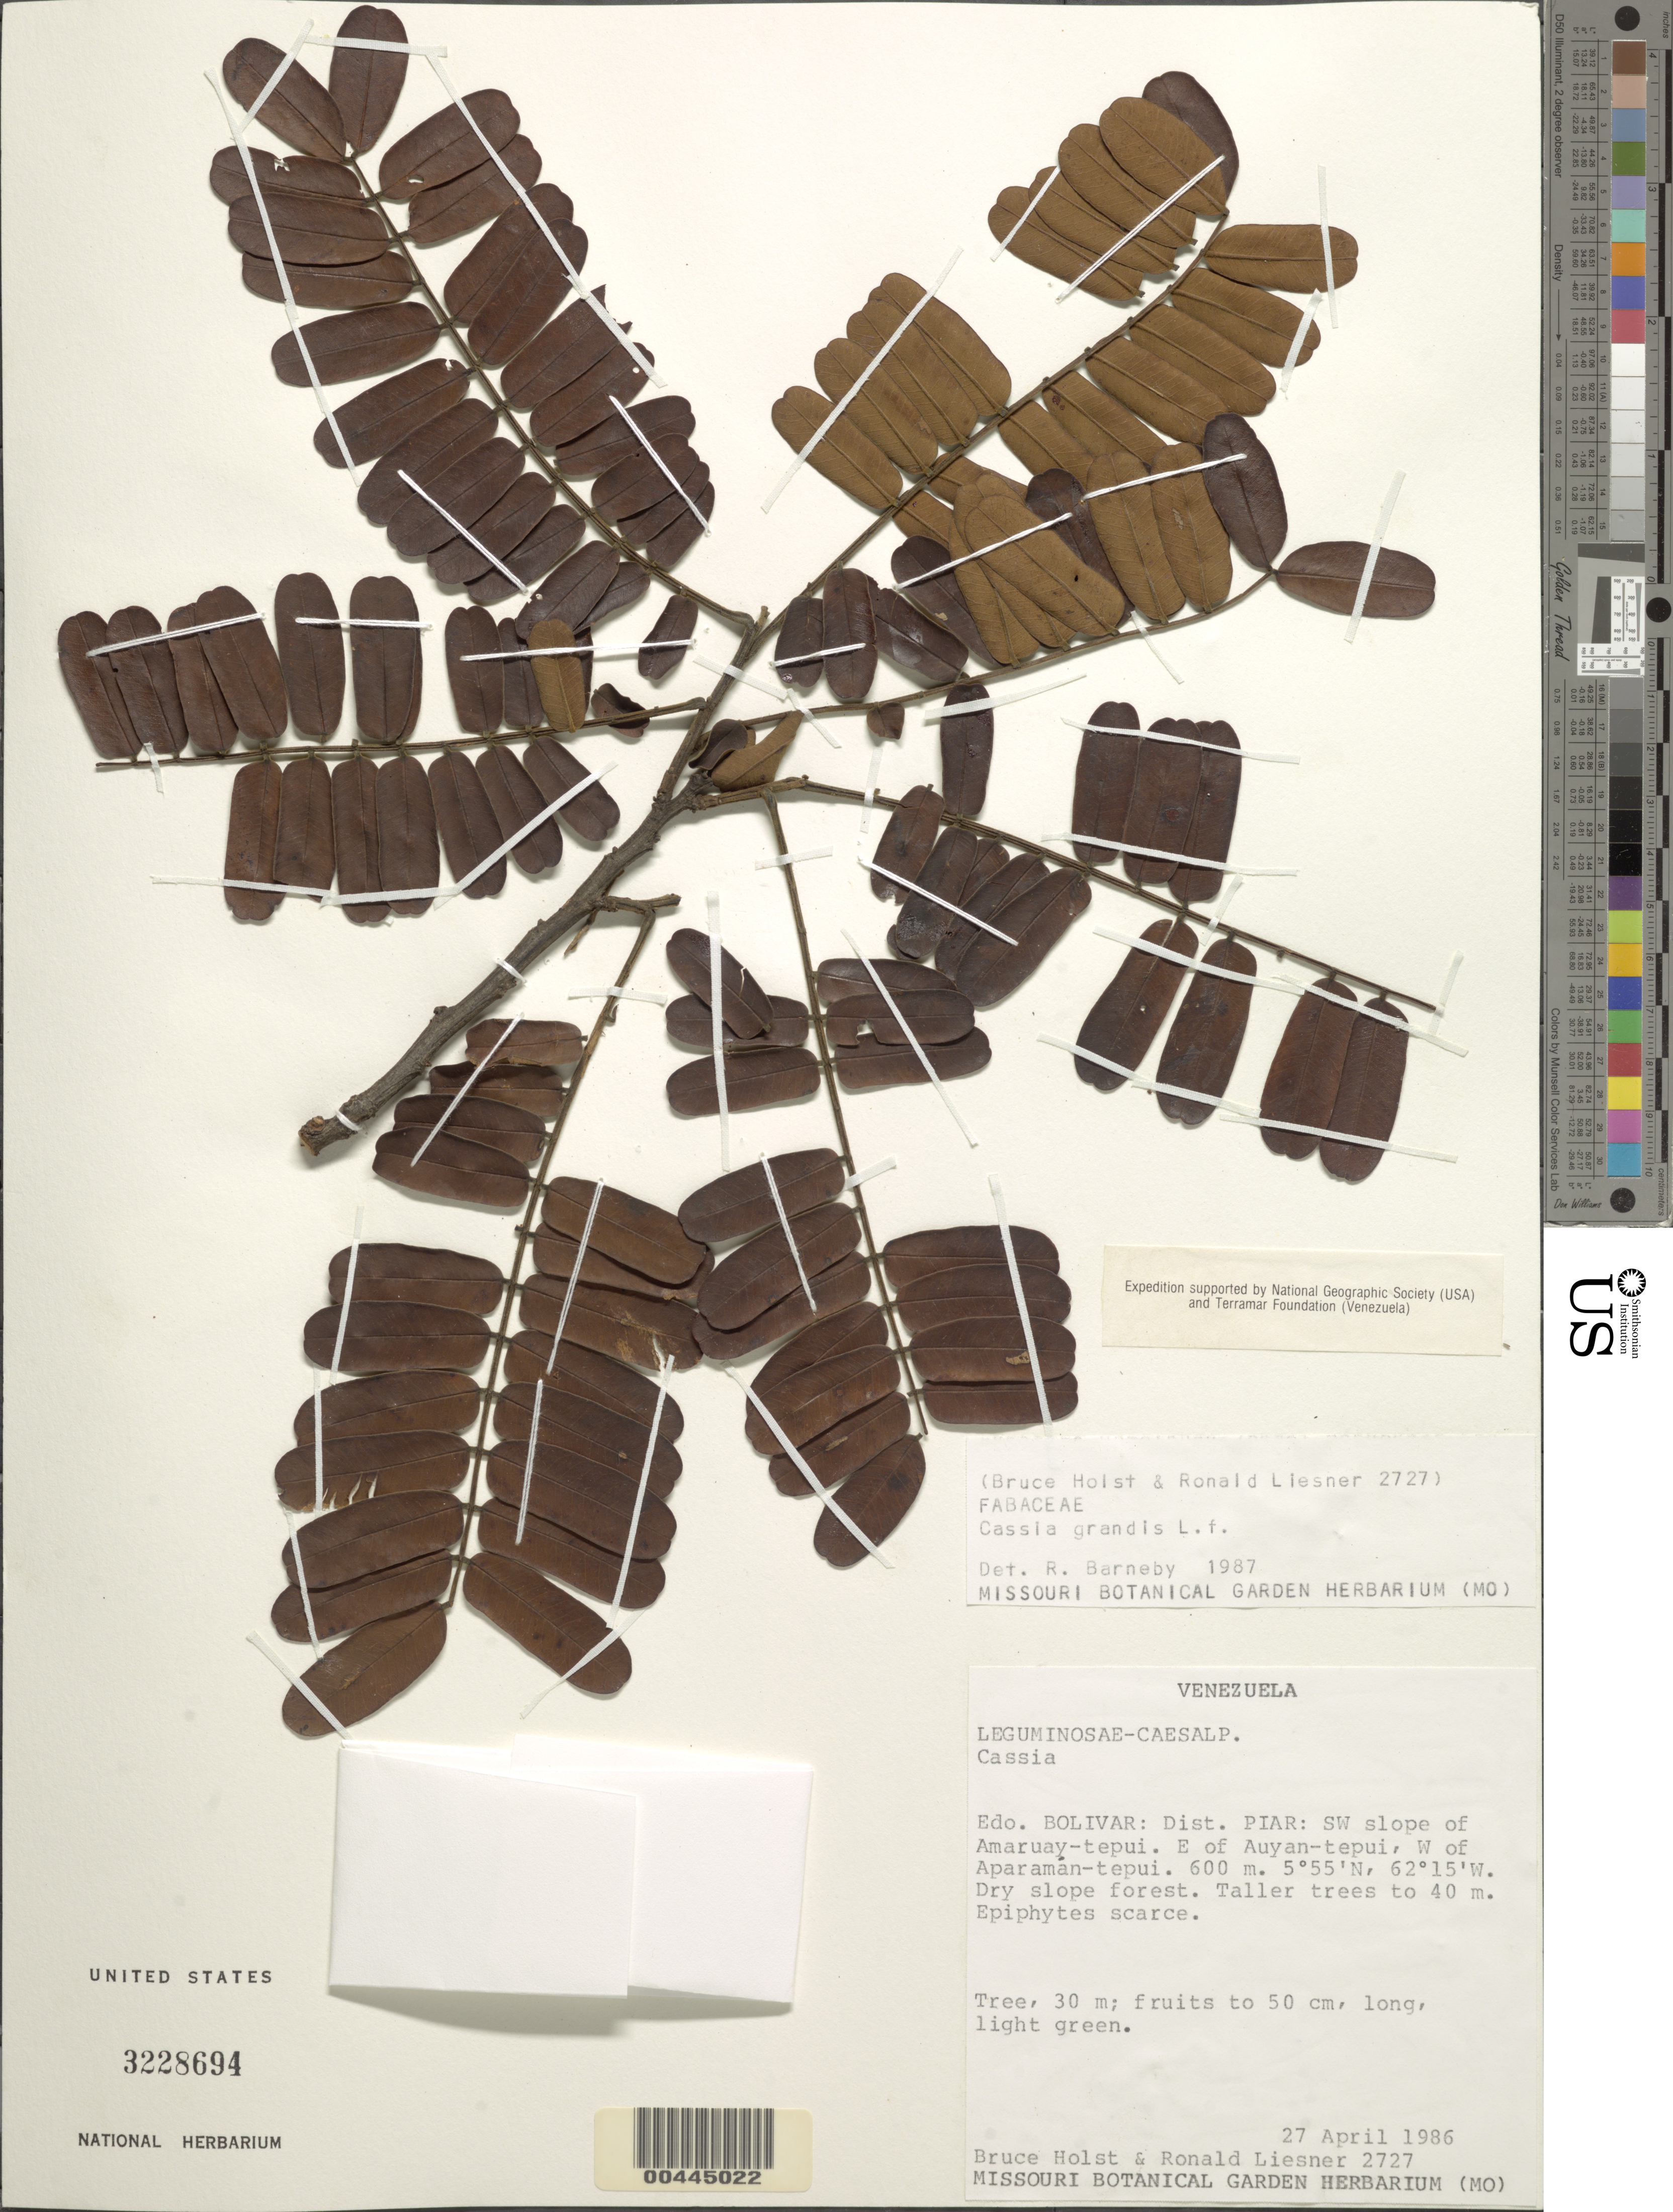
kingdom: Plantae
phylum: Tracheophyta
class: Magnoliopsida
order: Fabales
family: Fabaceae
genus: Cassia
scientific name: Cassia grandis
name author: L. f.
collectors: B. Holst & R. L. Liesner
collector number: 2727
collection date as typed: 27 Apr 1986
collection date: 1986-04-27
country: Venezuela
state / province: Bolivar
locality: Piar, amaruay-tepu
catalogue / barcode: US 3228694